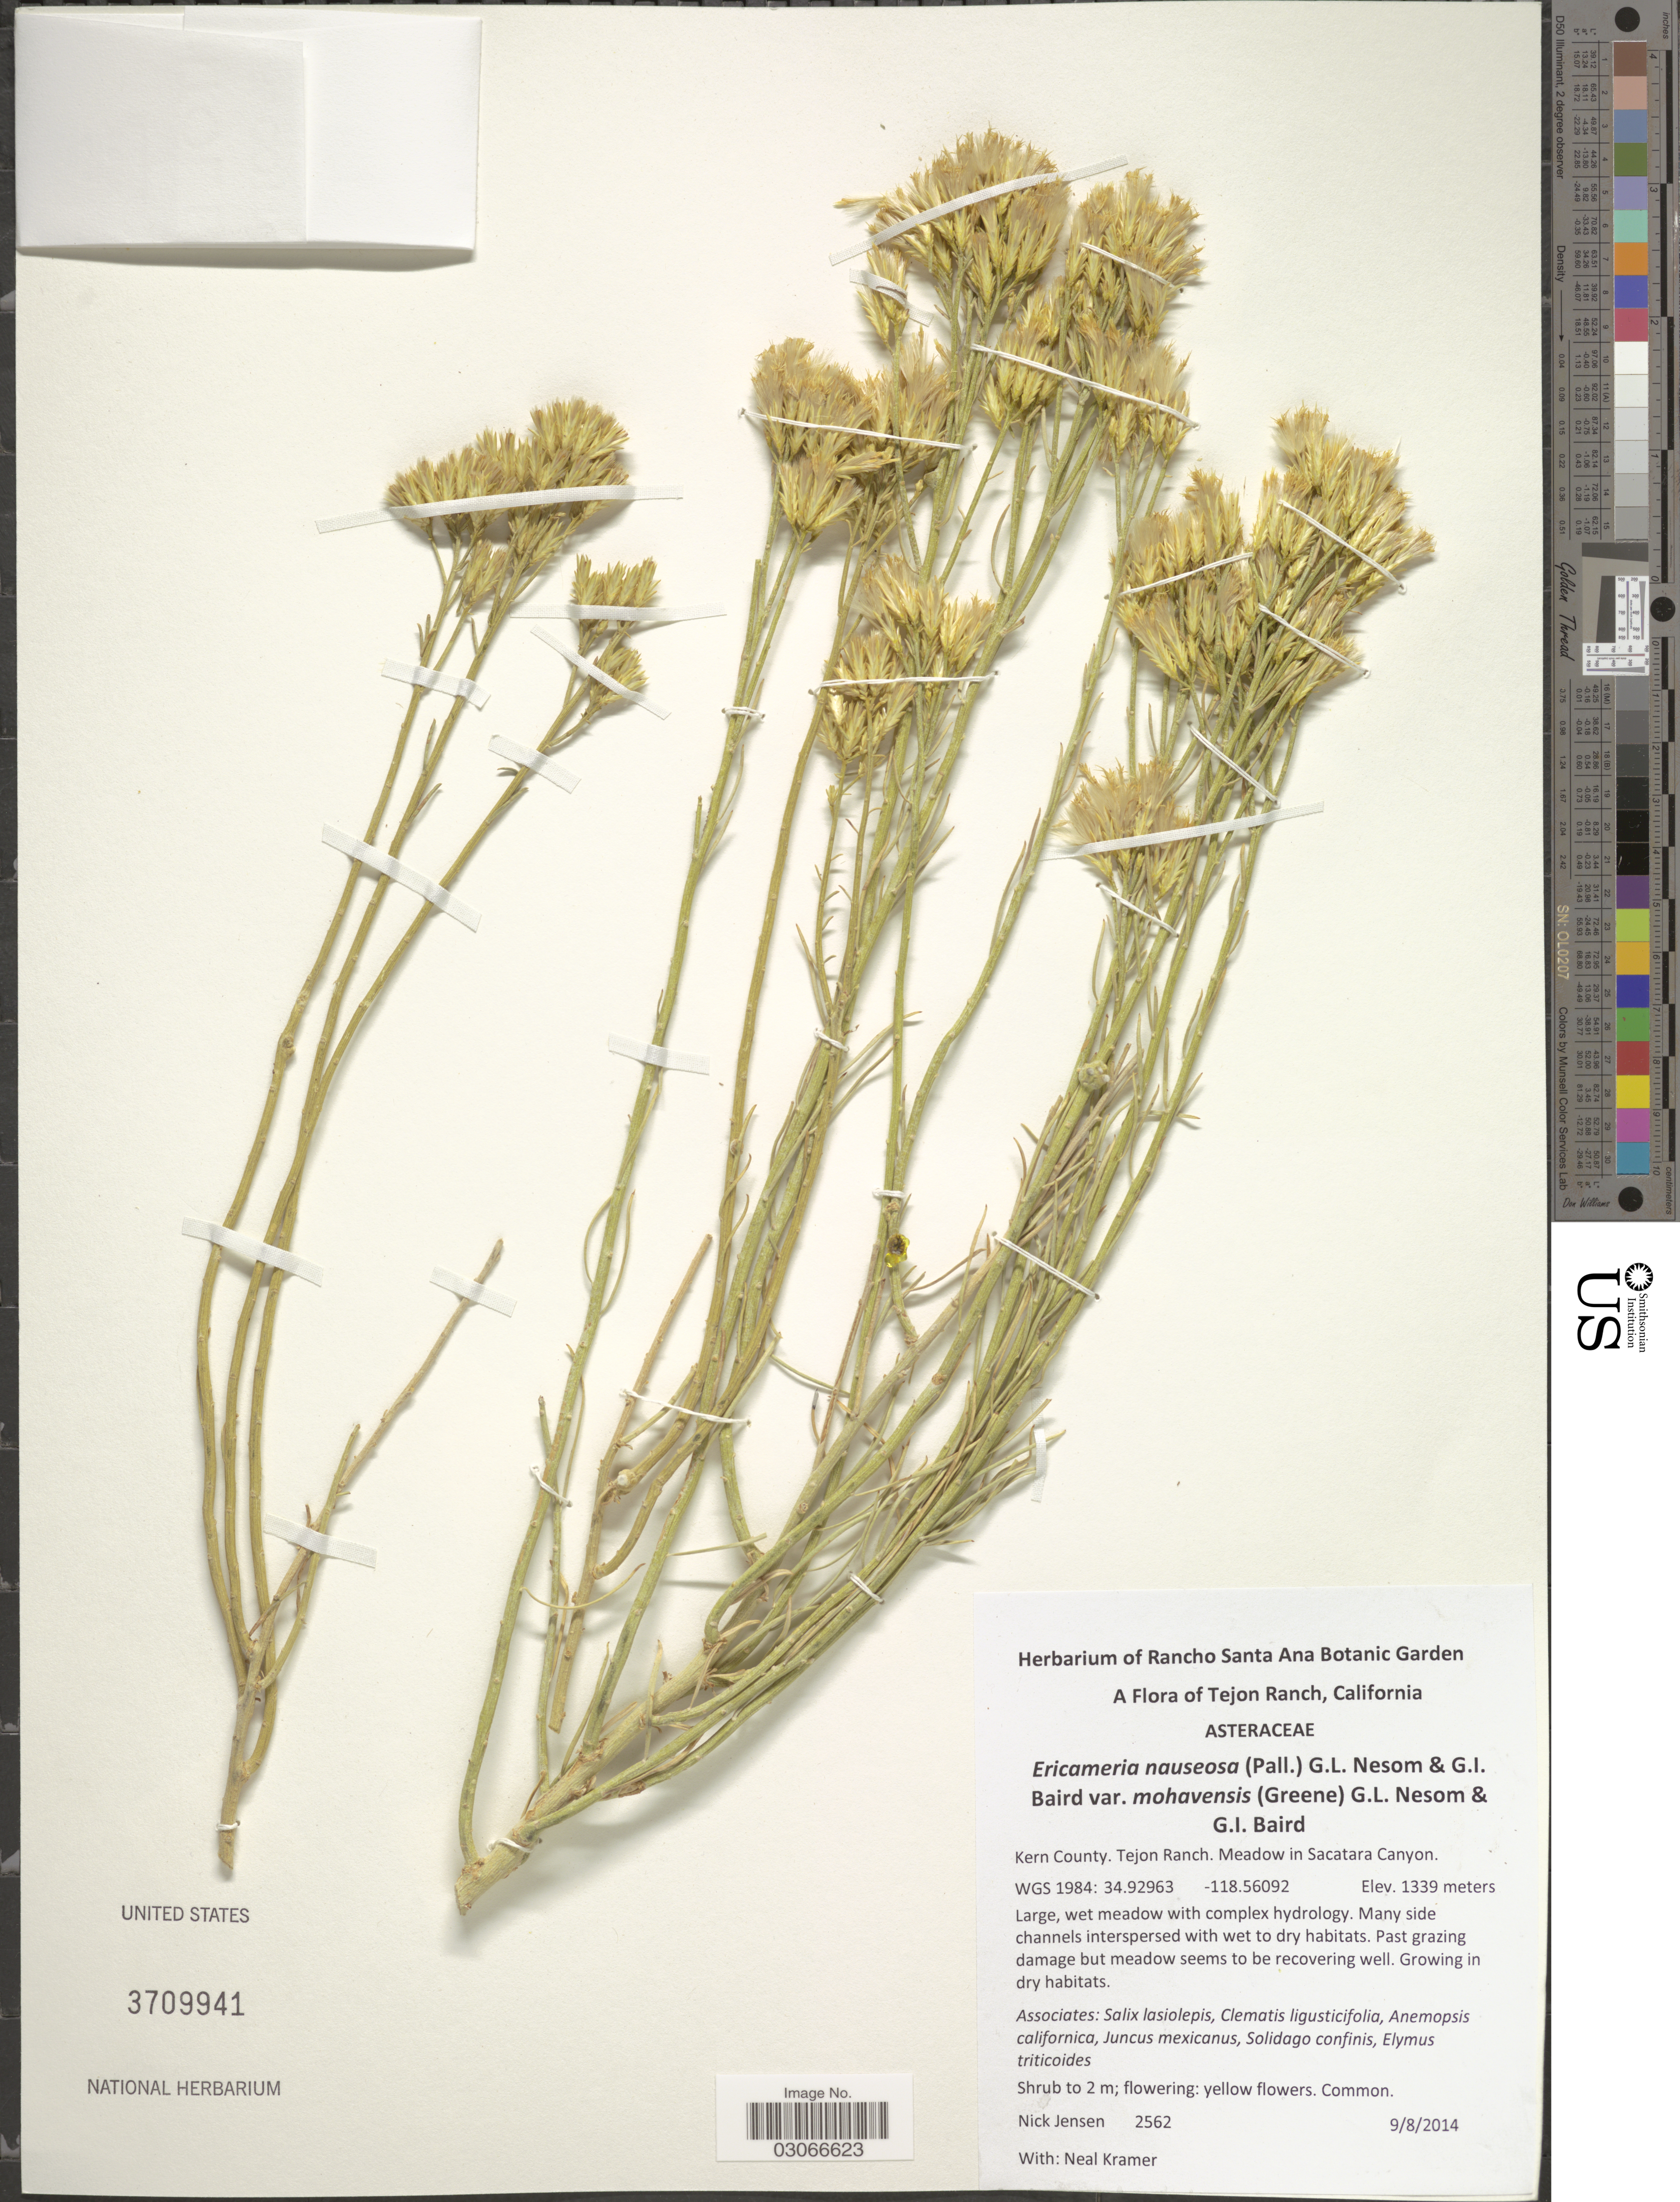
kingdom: Plantae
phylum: Tracheophyta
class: Magnoliopsida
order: Asterales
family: Asteraceae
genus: Ericameria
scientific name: Ericameria nauseosa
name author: (Pall. ex Pursh) G.L. Nesom & G.I. Baird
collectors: N. Jensen & N. Kramer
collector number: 2562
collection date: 2014-09-08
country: United States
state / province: California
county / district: Kern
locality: Tejon Ranch. Kern County. Meadow in Sacatara Canyon.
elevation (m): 1339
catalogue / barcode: US 3709941